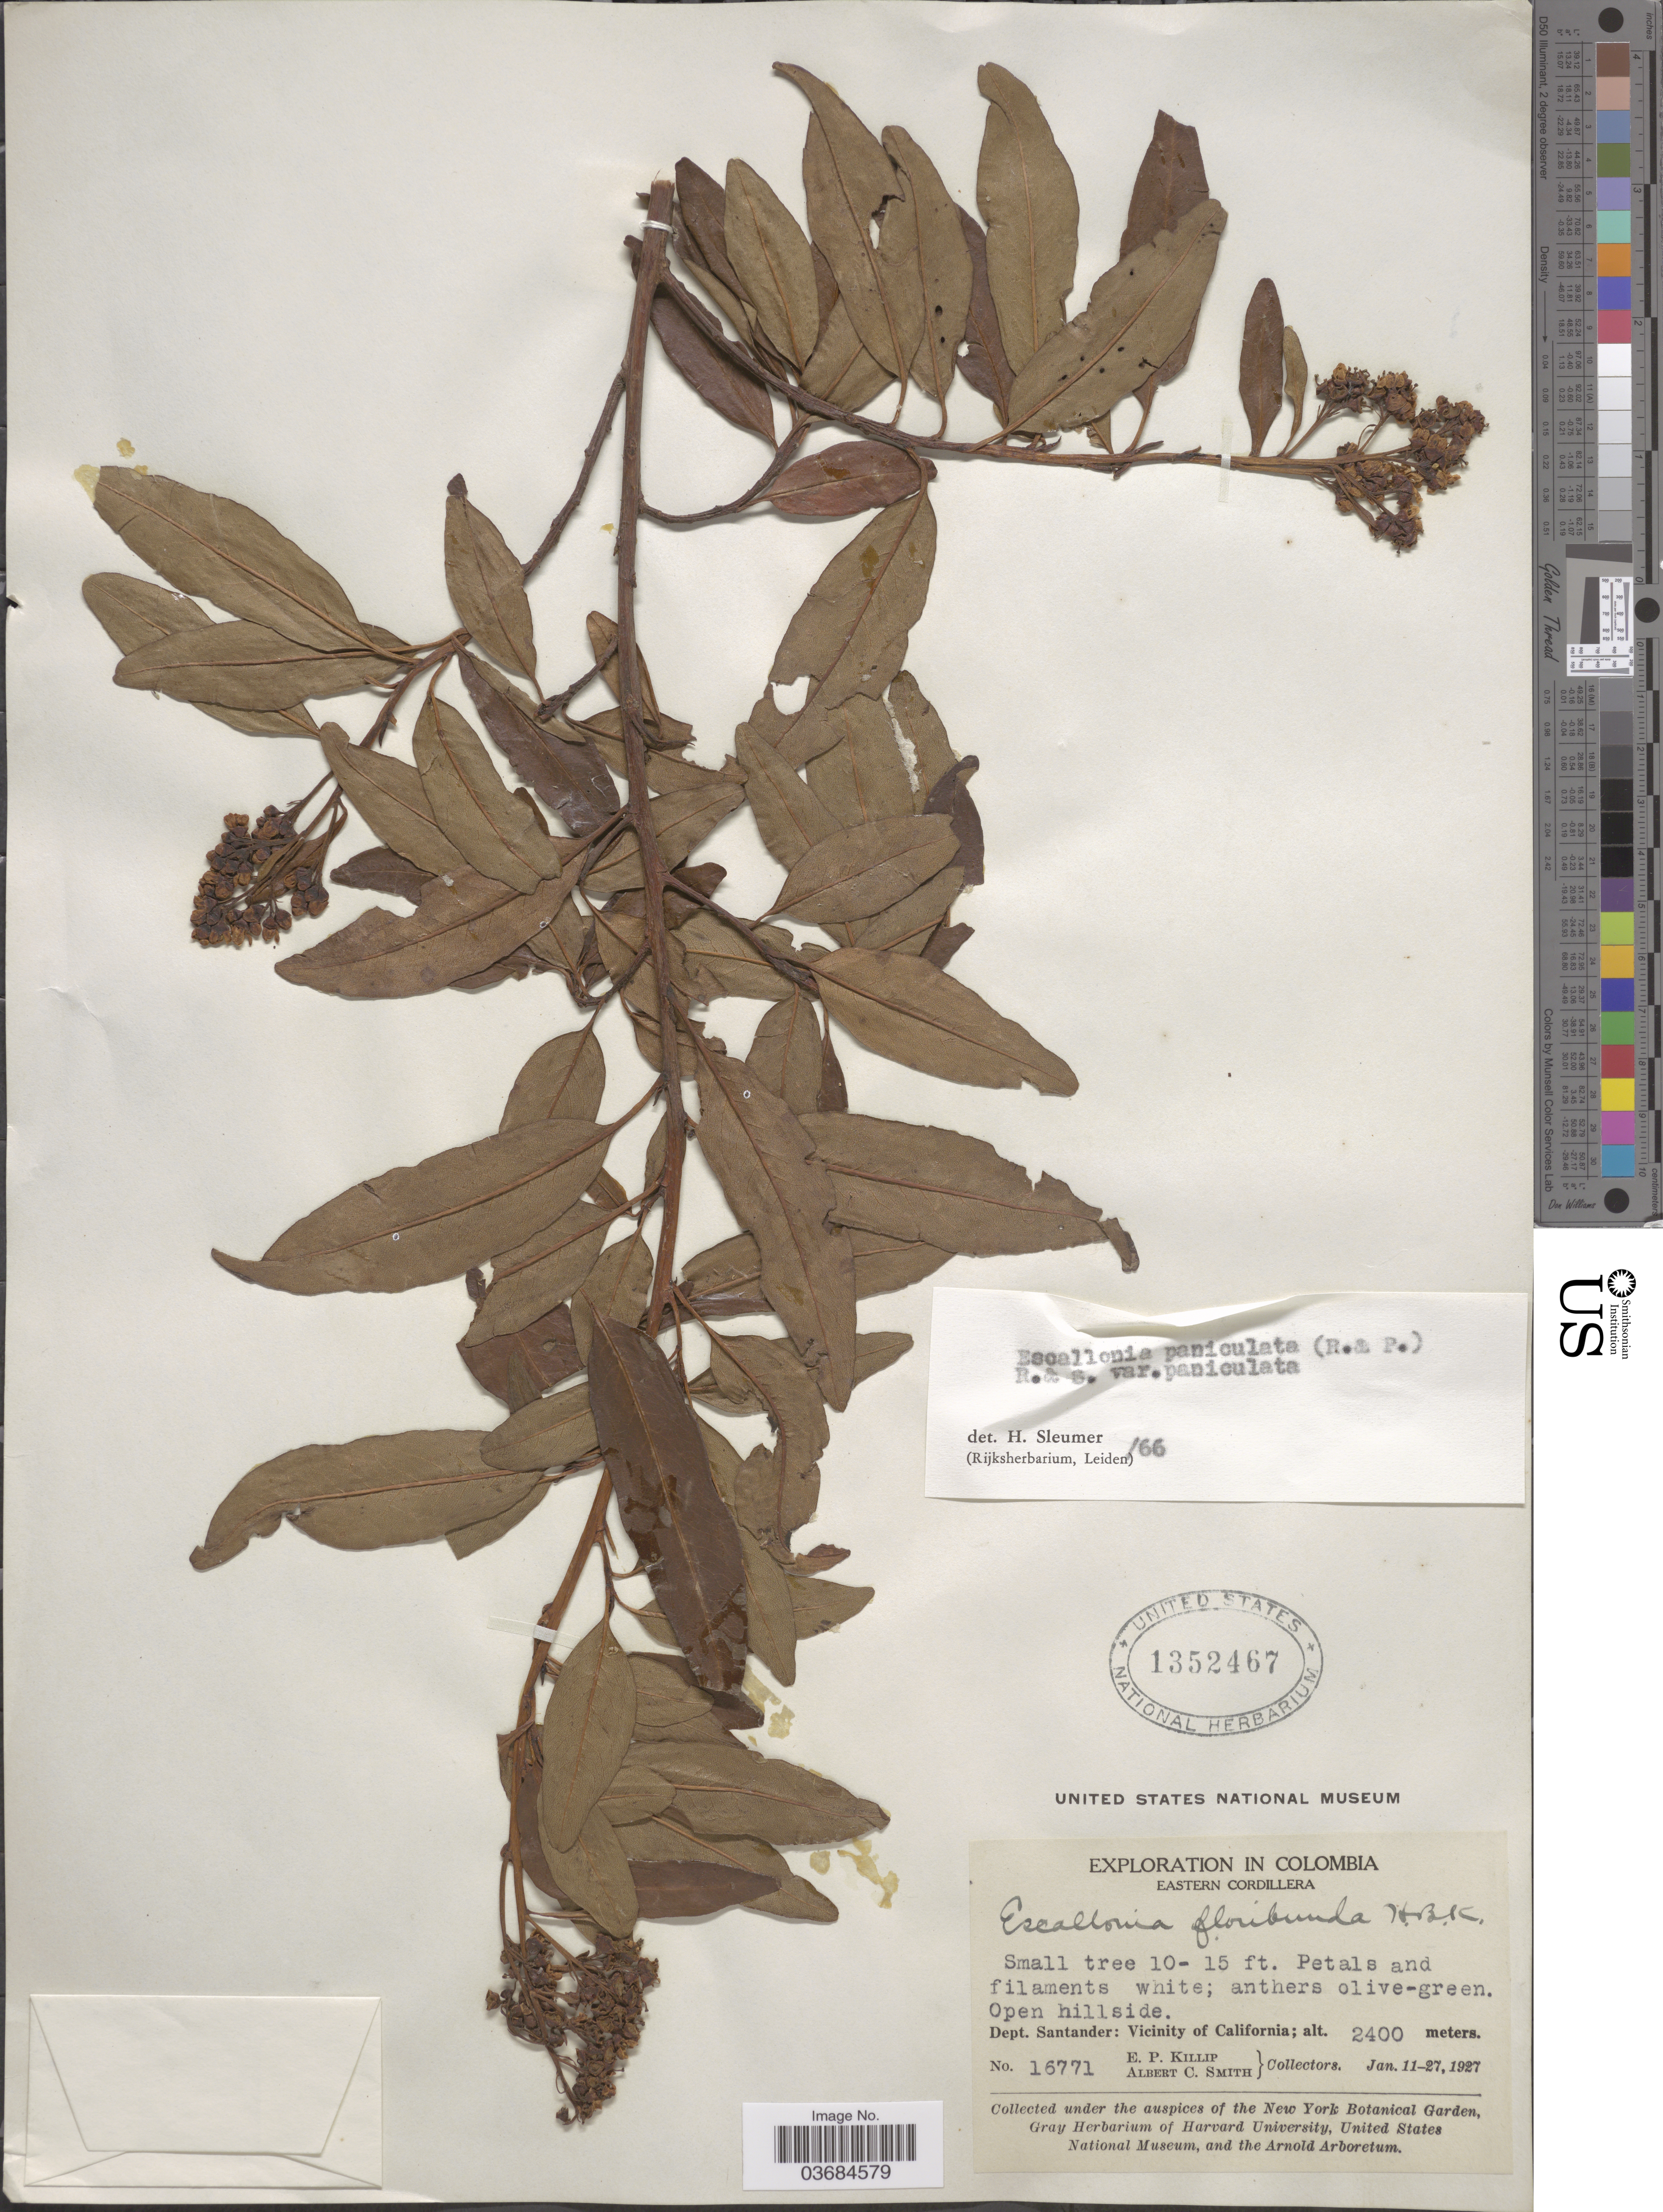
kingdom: Plantae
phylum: Tracheophyta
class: Magnoliopsida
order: Escalloniales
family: Escalloniaceae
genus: Escallonia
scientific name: Escallonia paniculata var. paniculata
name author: (Ruiz & Pav.) Roem. & Schult.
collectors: E. P. Killip & A. C. Smith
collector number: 16771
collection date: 1927-01-11/1927-01-27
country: Colombia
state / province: Santander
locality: Exploration in Colombia. Eastern Cordillera. Open hillside. Dept. Santander: Vicinity of California.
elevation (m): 2400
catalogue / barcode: US 1352467